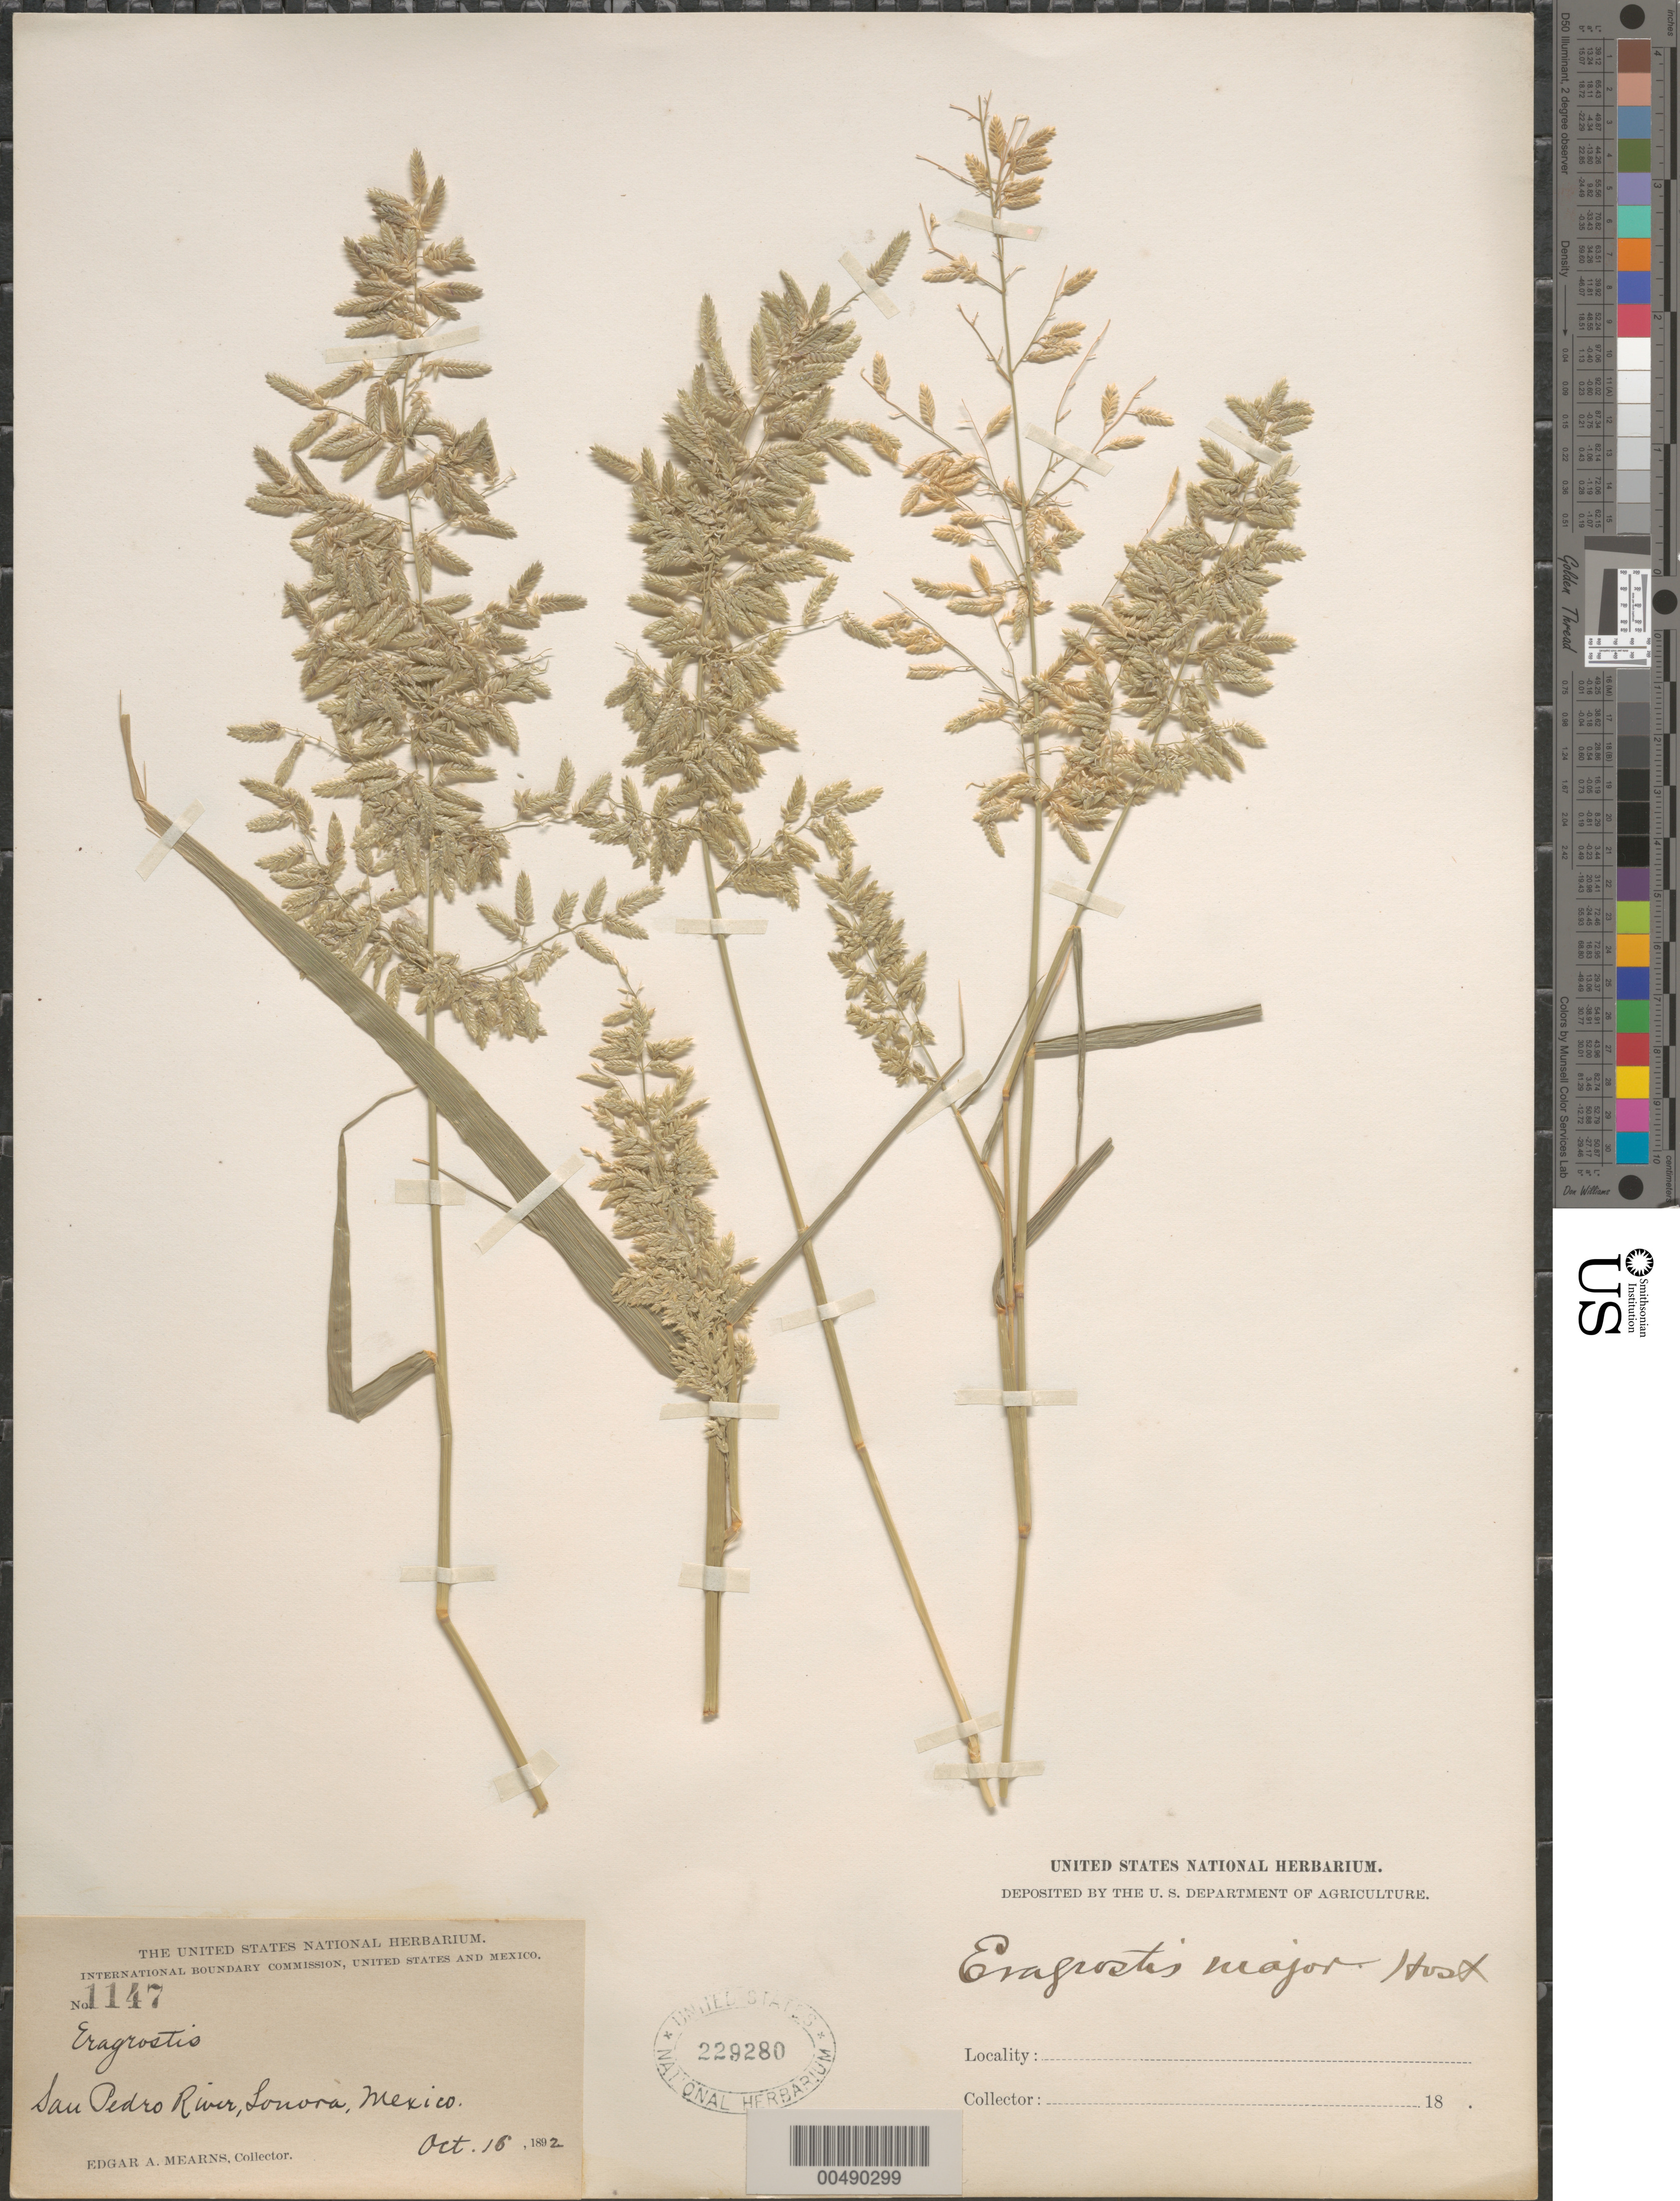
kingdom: Plantae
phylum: Tracheophyta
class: Liliopsida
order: Poales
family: Poaceae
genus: Eragrostis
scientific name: Eragrostis cilianensis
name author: (Bellardi) Vignolo ex Janch.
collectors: E. A. Mearns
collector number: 1147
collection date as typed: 16 Oct 1892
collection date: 1892-10-16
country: Mexico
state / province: Sonora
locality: San Pedro River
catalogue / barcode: US 229280